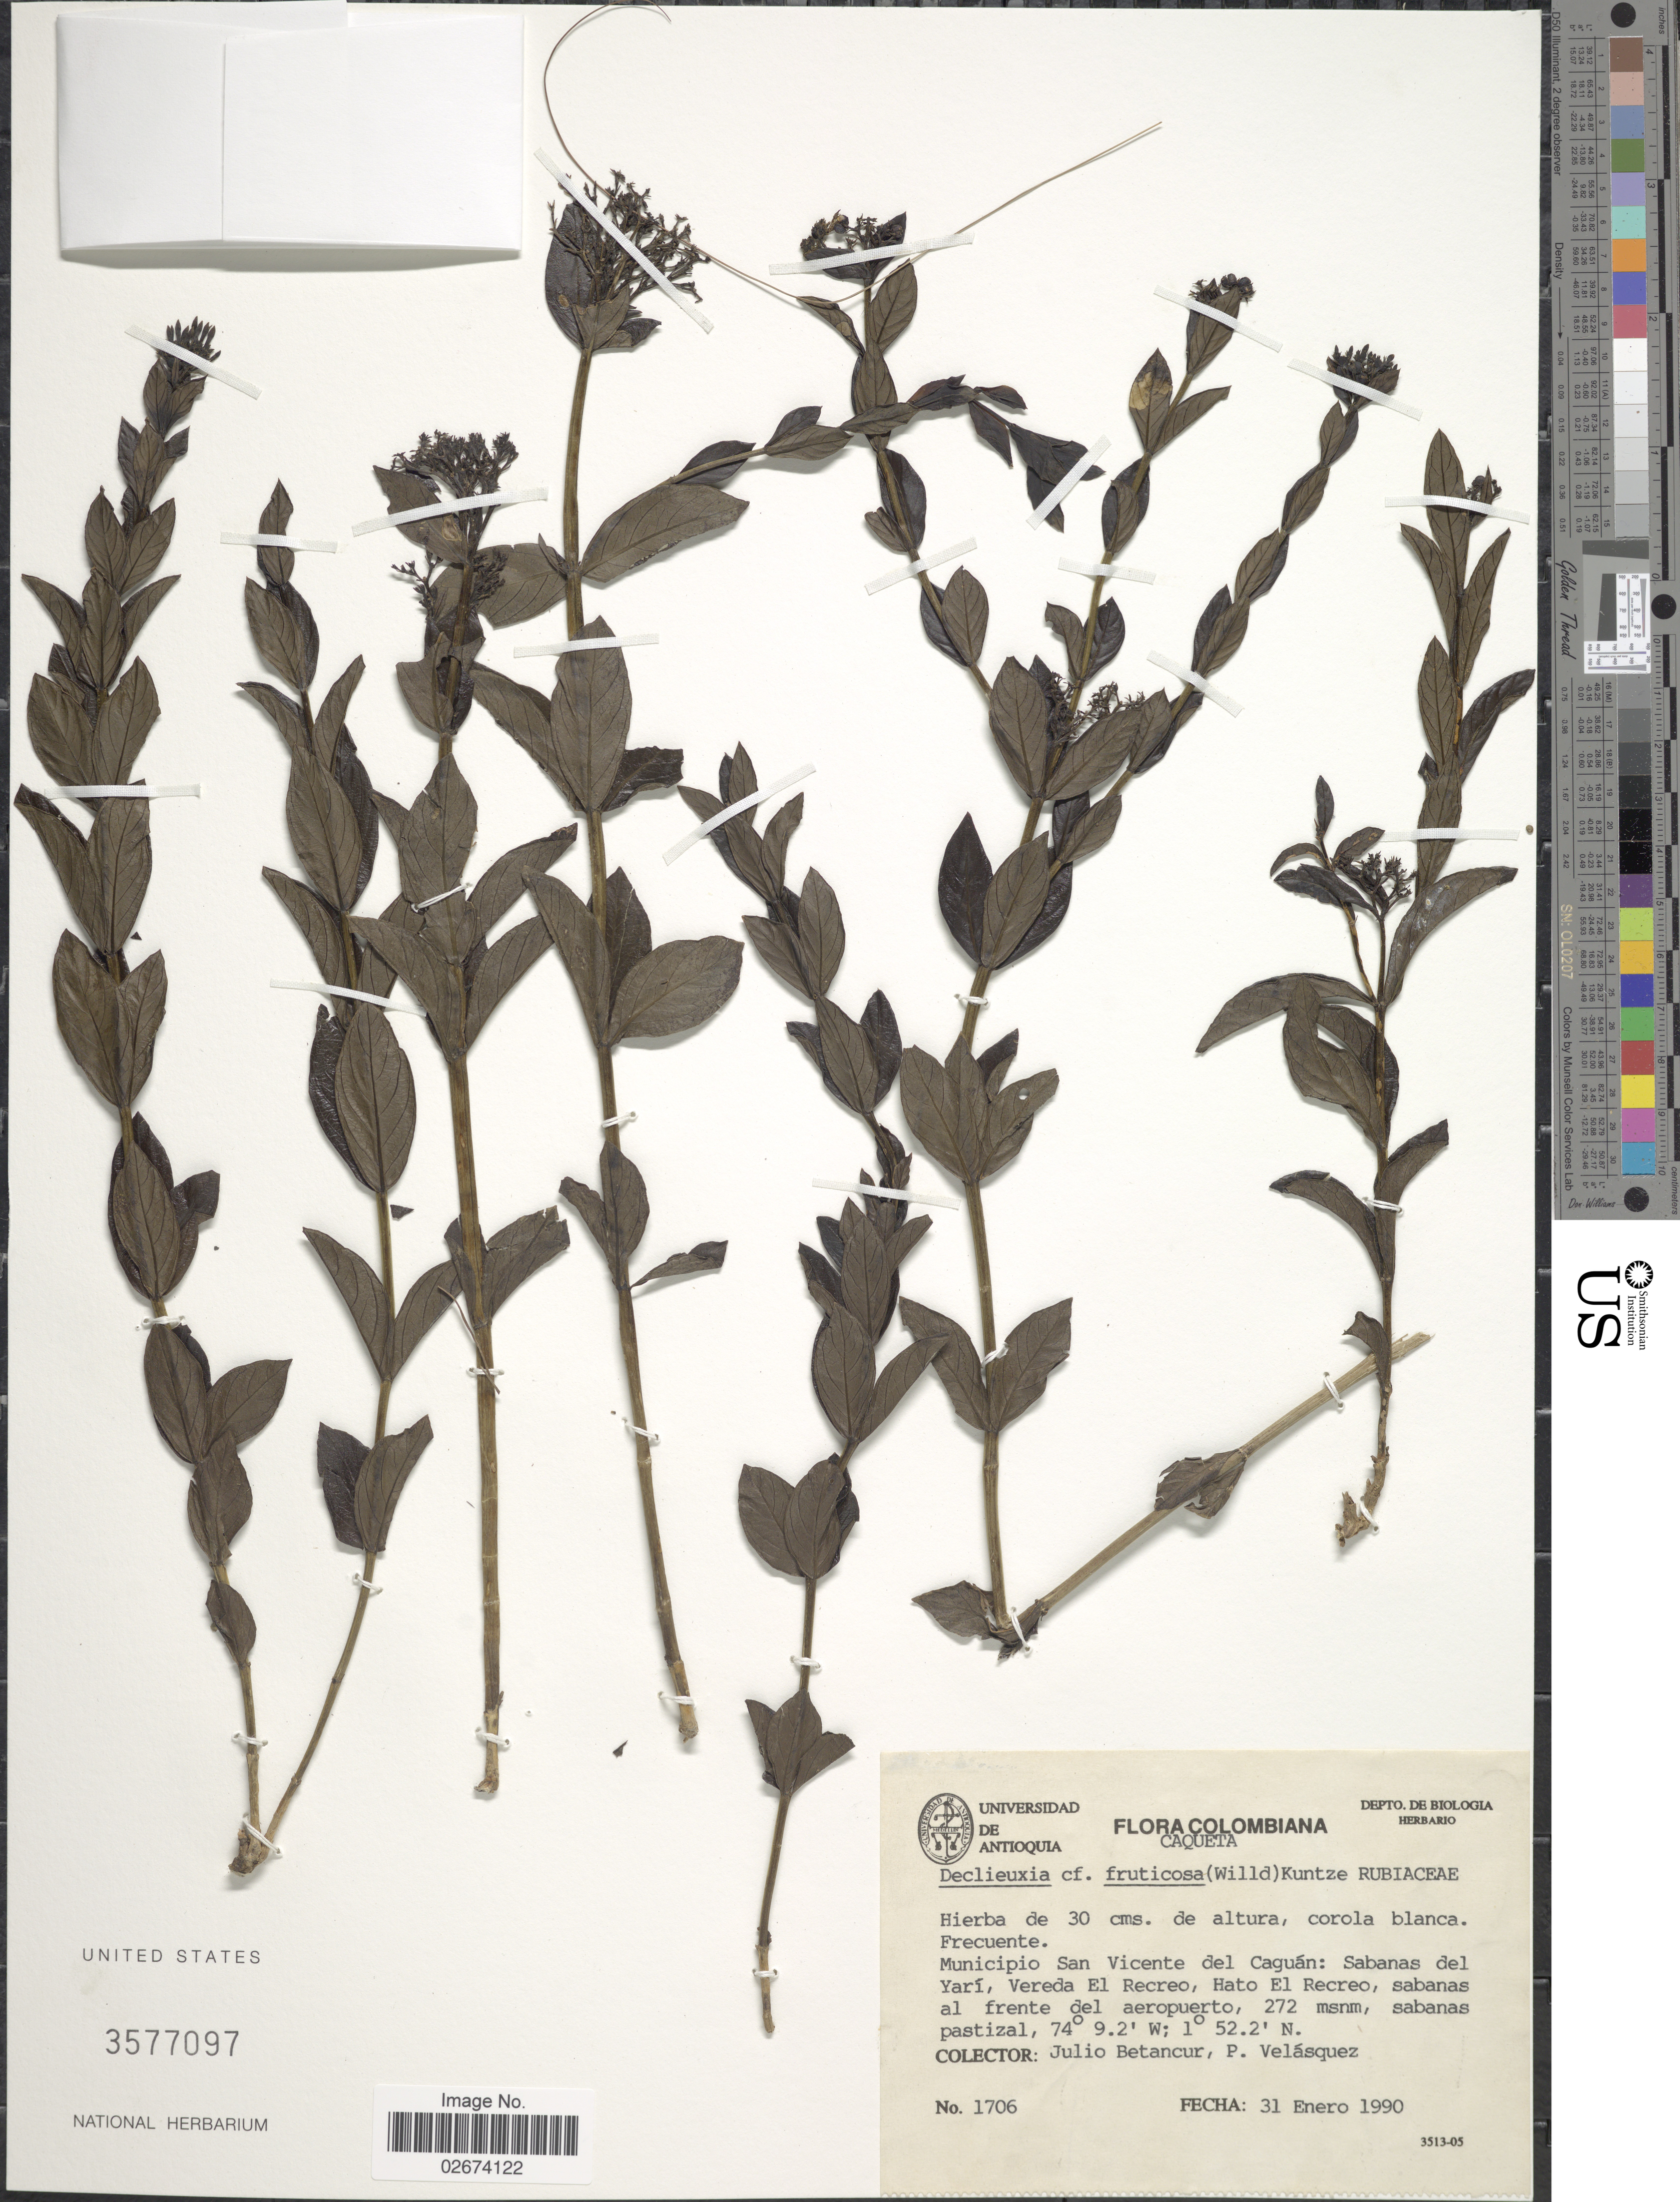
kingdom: Plantae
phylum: Tracheophyta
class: Magnoliopsida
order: Gentianales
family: Rubiaceae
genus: Declieuxia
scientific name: Declieuxia fruticosa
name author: (Willd. ex Roem. & Schult.) Kuntze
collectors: J. Betancur & P. Velasquez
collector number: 1706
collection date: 1990-01-31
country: Colombia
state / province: Caquetá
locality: Municipio San Vicente del Caguán: Sabanas del Yarí, Vereda El Recreo, Hato El Recreo, sabanas al frente del aeropuerto, sabanas pastizal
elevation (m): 272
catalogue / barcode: US 3577097